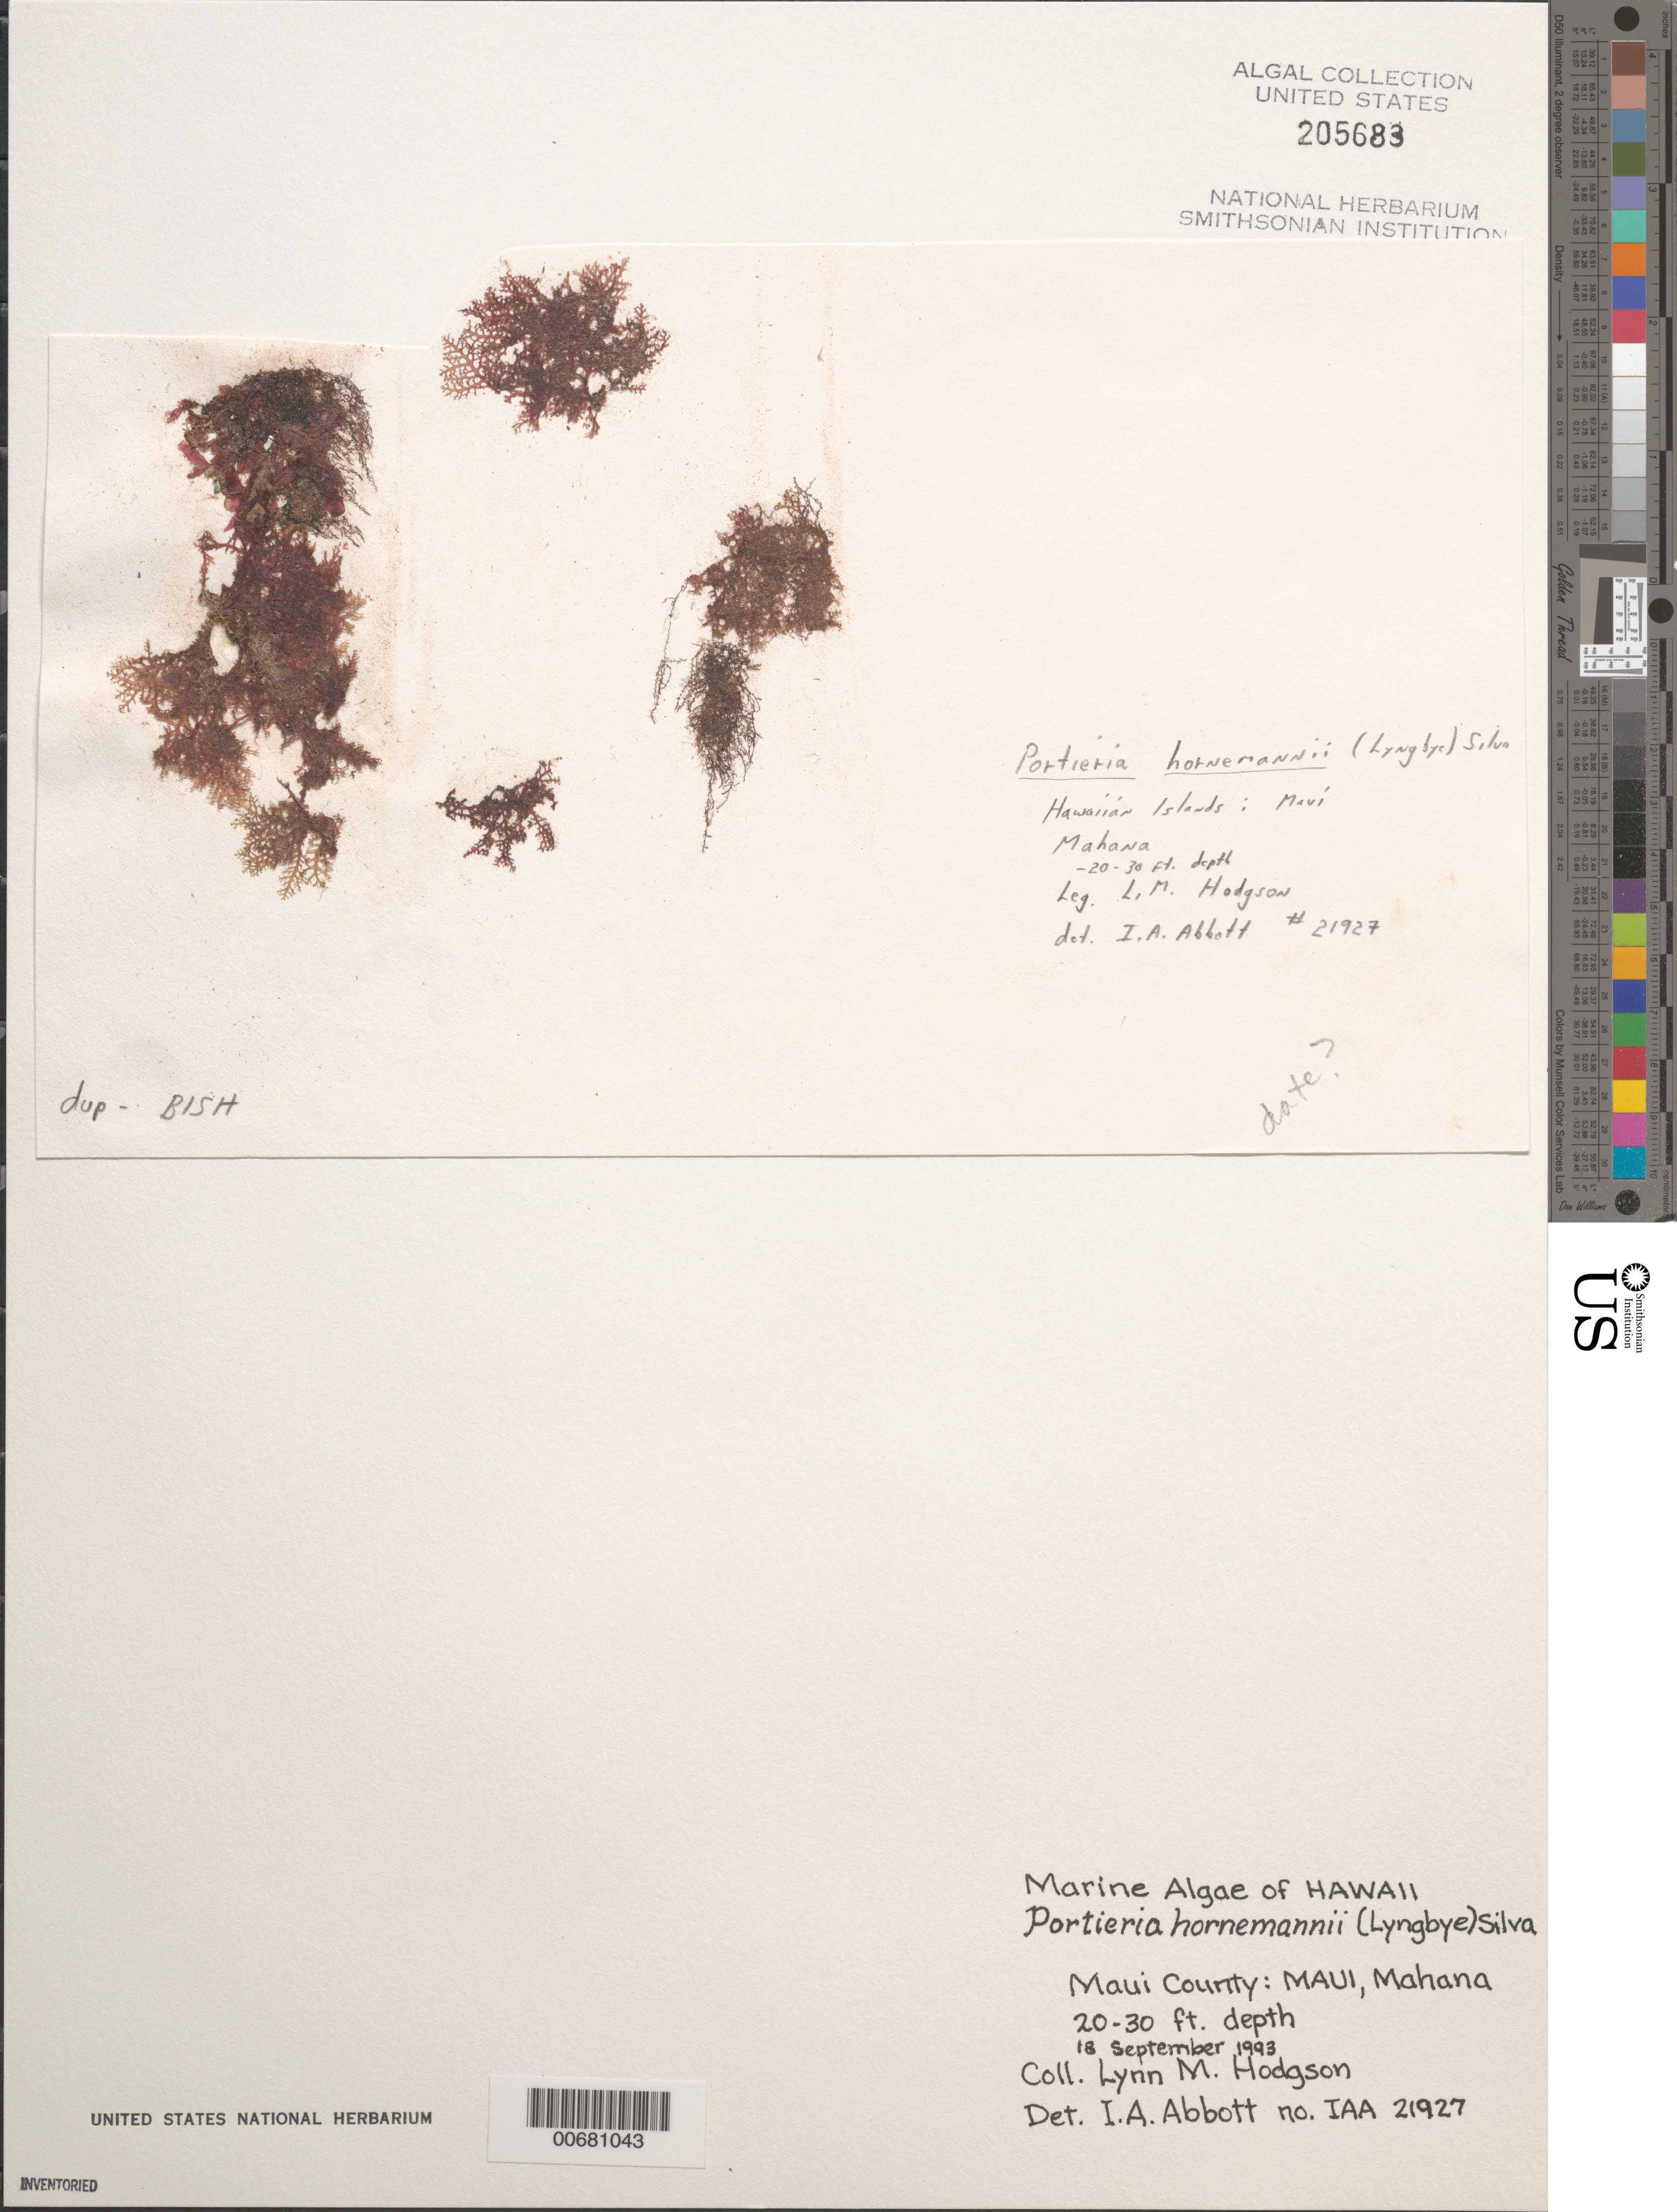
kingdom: Plantae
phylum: Rhodophyta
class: Florideophyceae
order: Gigartinales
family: Rhizophyllidaceae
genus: Portieria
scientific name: Portieria hornemannii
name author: (Lyngbye) P.C. Silva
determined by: Abbott, Isabella A.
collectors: L. M. Hodgson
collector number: IAA 21927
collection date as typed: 18 Sep 1993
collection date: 1993-09-18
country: United States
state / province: Hawaii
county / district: Maui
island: Maui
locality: Mahana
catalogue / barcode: US 205683